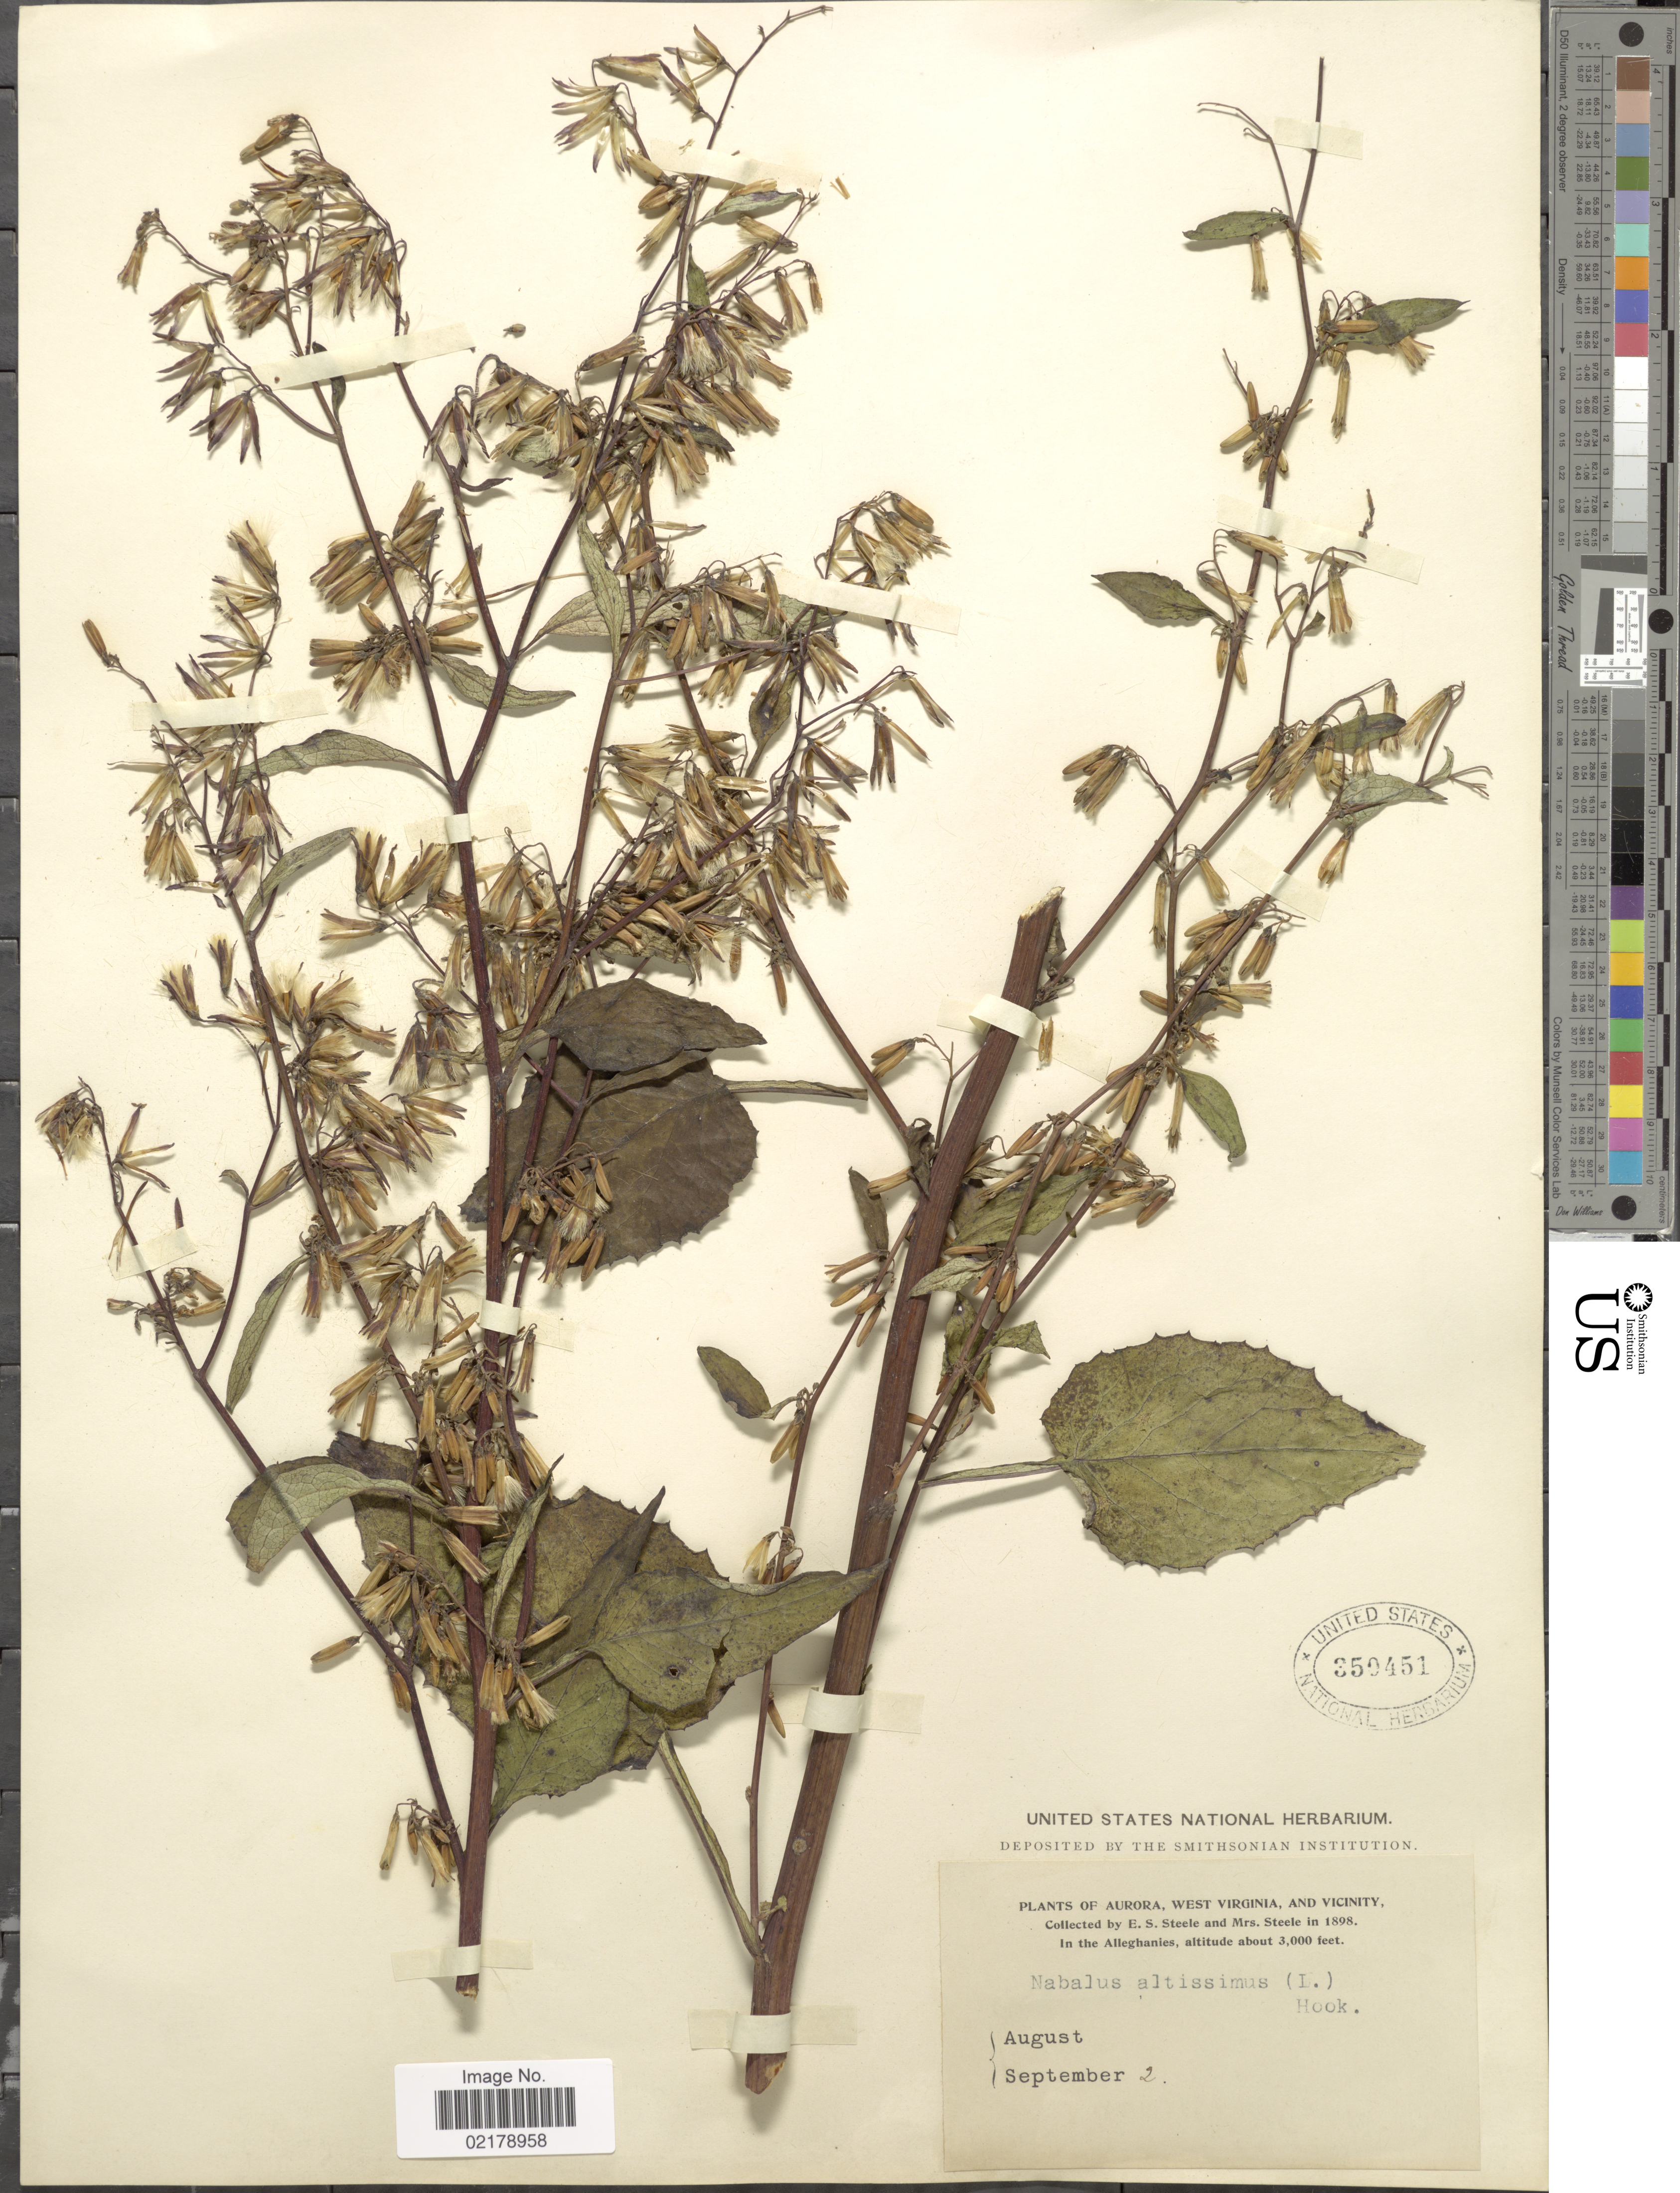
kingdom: Plantae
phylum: Tracheophyta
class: Magnoliopsida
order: Asterales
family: Asteraceae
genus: Nabalus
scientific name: Nabalus altissimus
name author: (L.) Hook.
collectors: E. Steele & Mrs. E. S. Steele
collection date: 1898-09-02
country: United States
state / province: West Virginia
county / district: Preston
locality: Aurora, and Vicinity, In the Alleghanies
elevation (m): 914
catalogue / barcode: US 350451